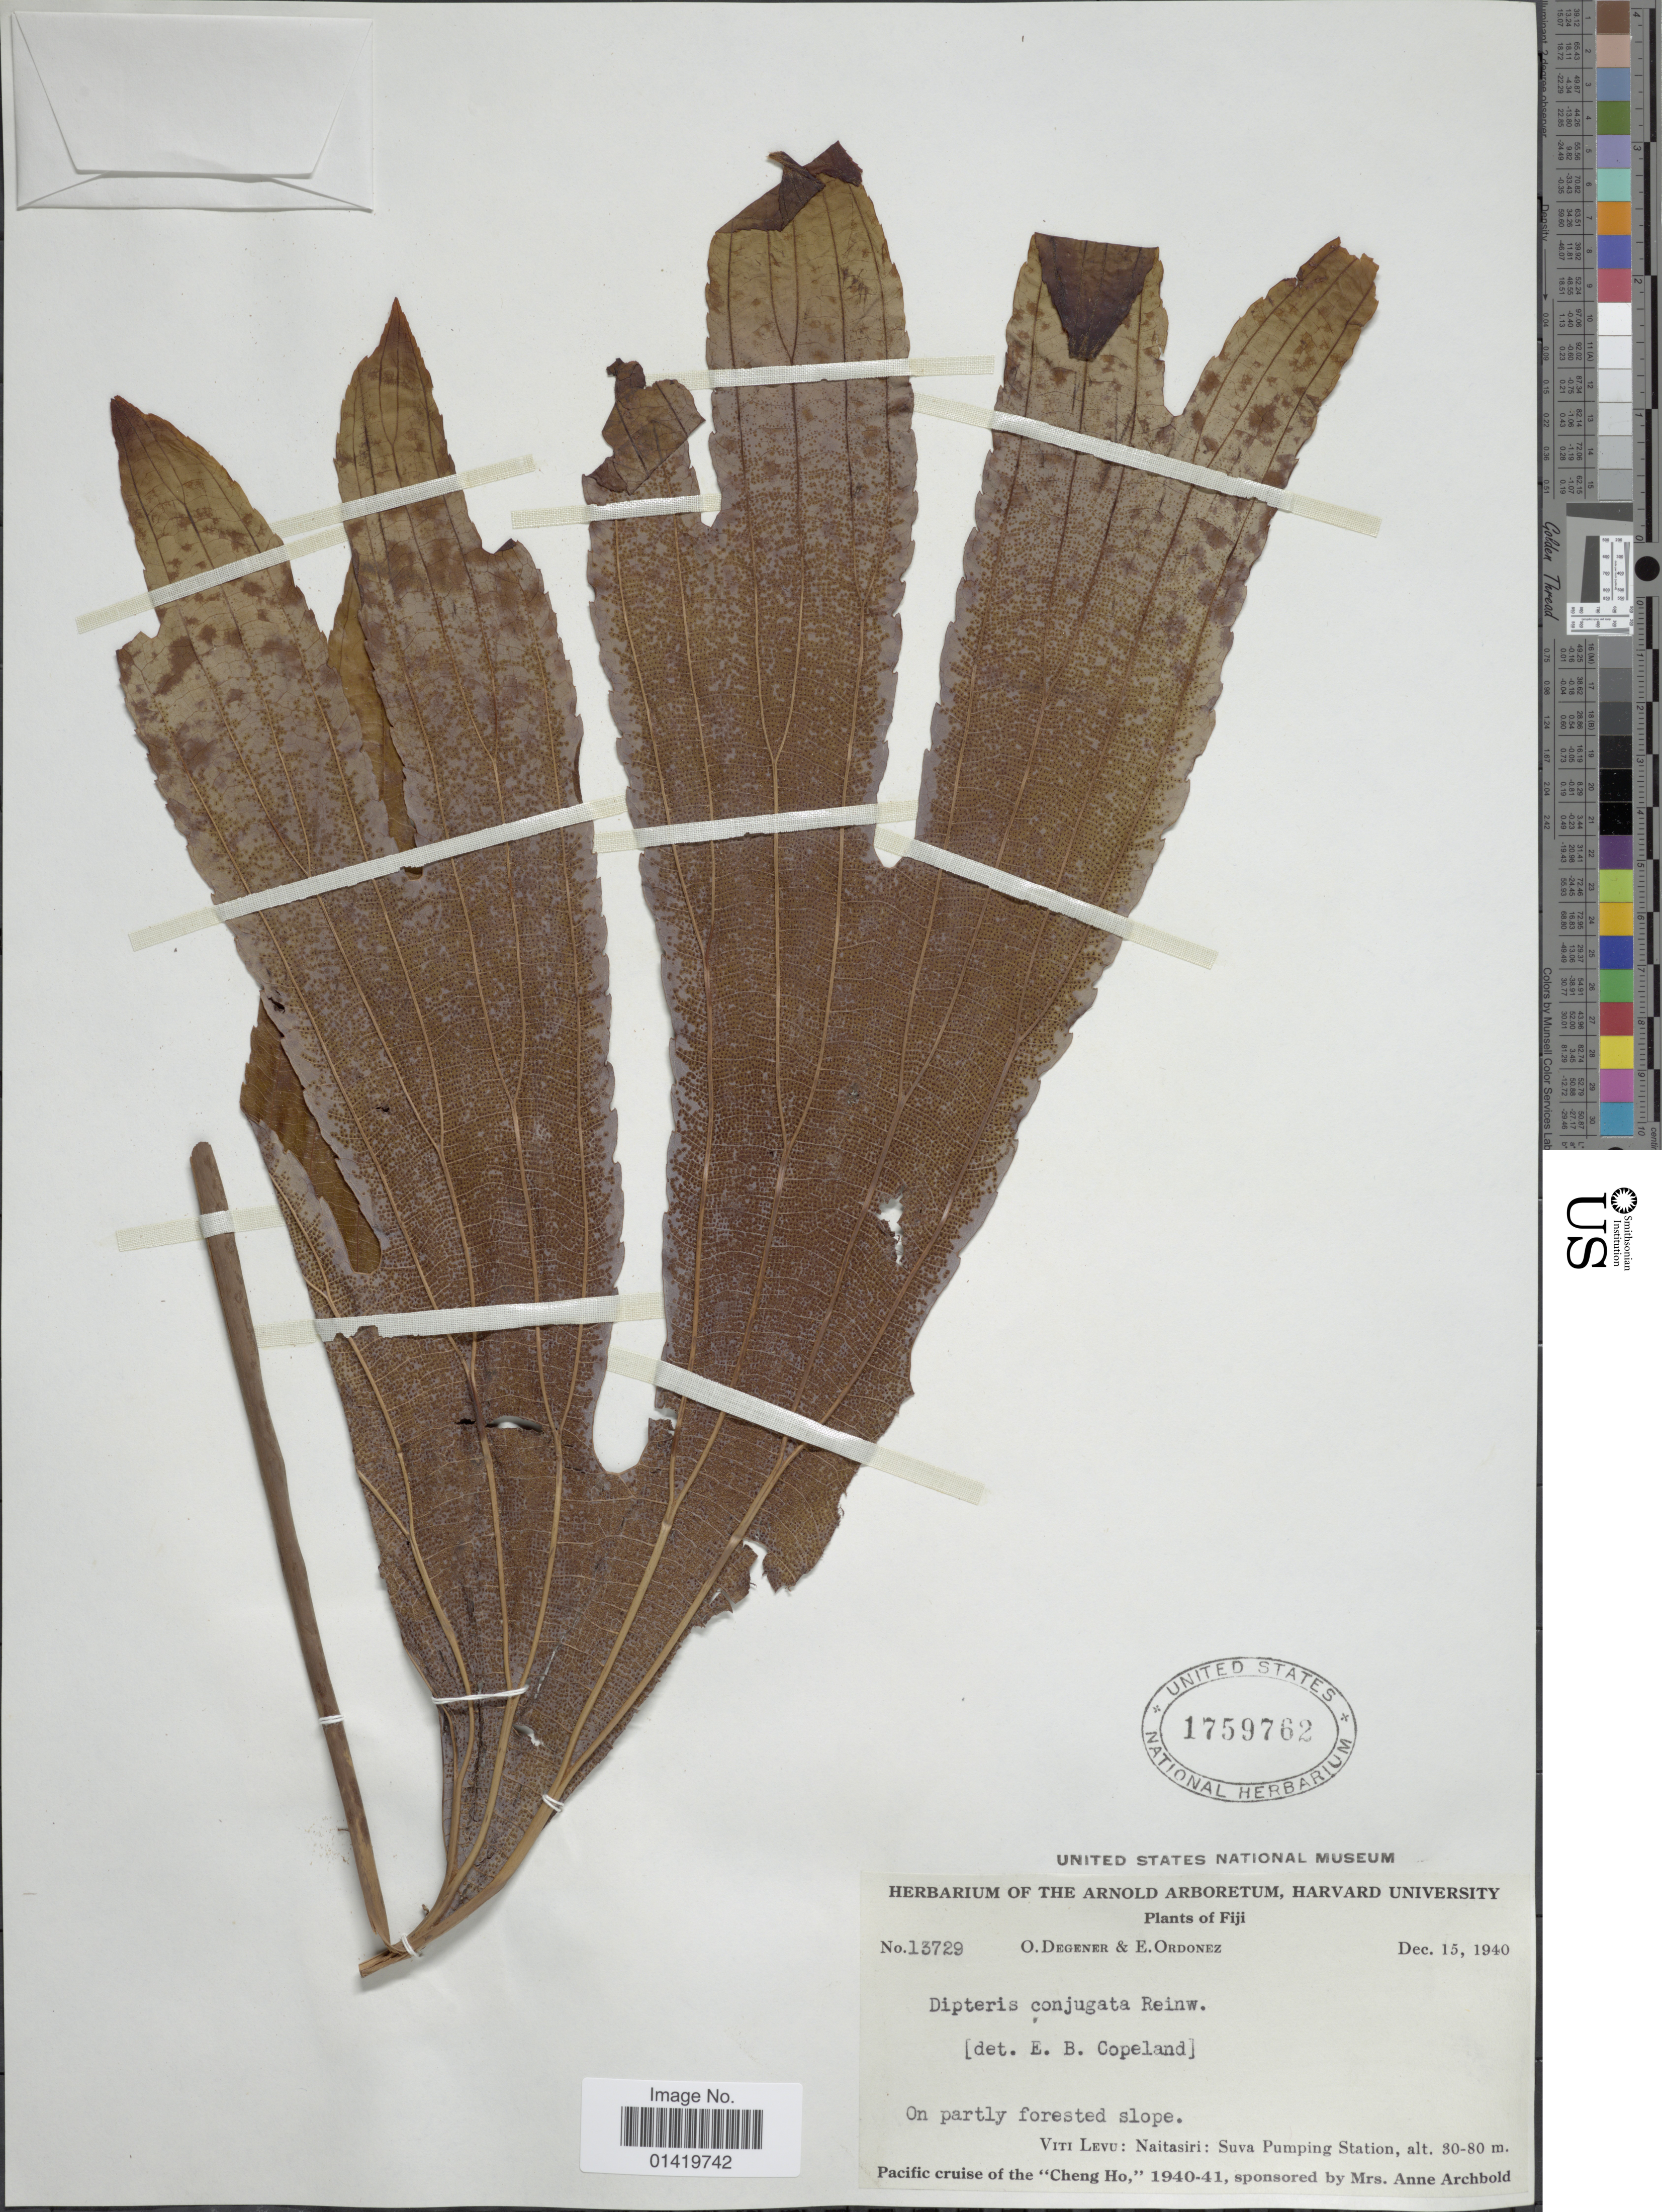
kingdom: Plantae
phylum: Tracheophyta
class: Polypodiopsida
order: Gleicheniales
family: Dipteridaceae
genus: Dipteris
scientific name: Dipteris conjugata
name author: Reinw.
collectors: O. Degener & E. Ordonez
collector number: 13729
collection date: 1940-12-15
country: Fiji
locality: Viti Levu: Naitasiri: Suva Pumping Station.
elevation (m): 30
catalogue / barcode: US 1759762